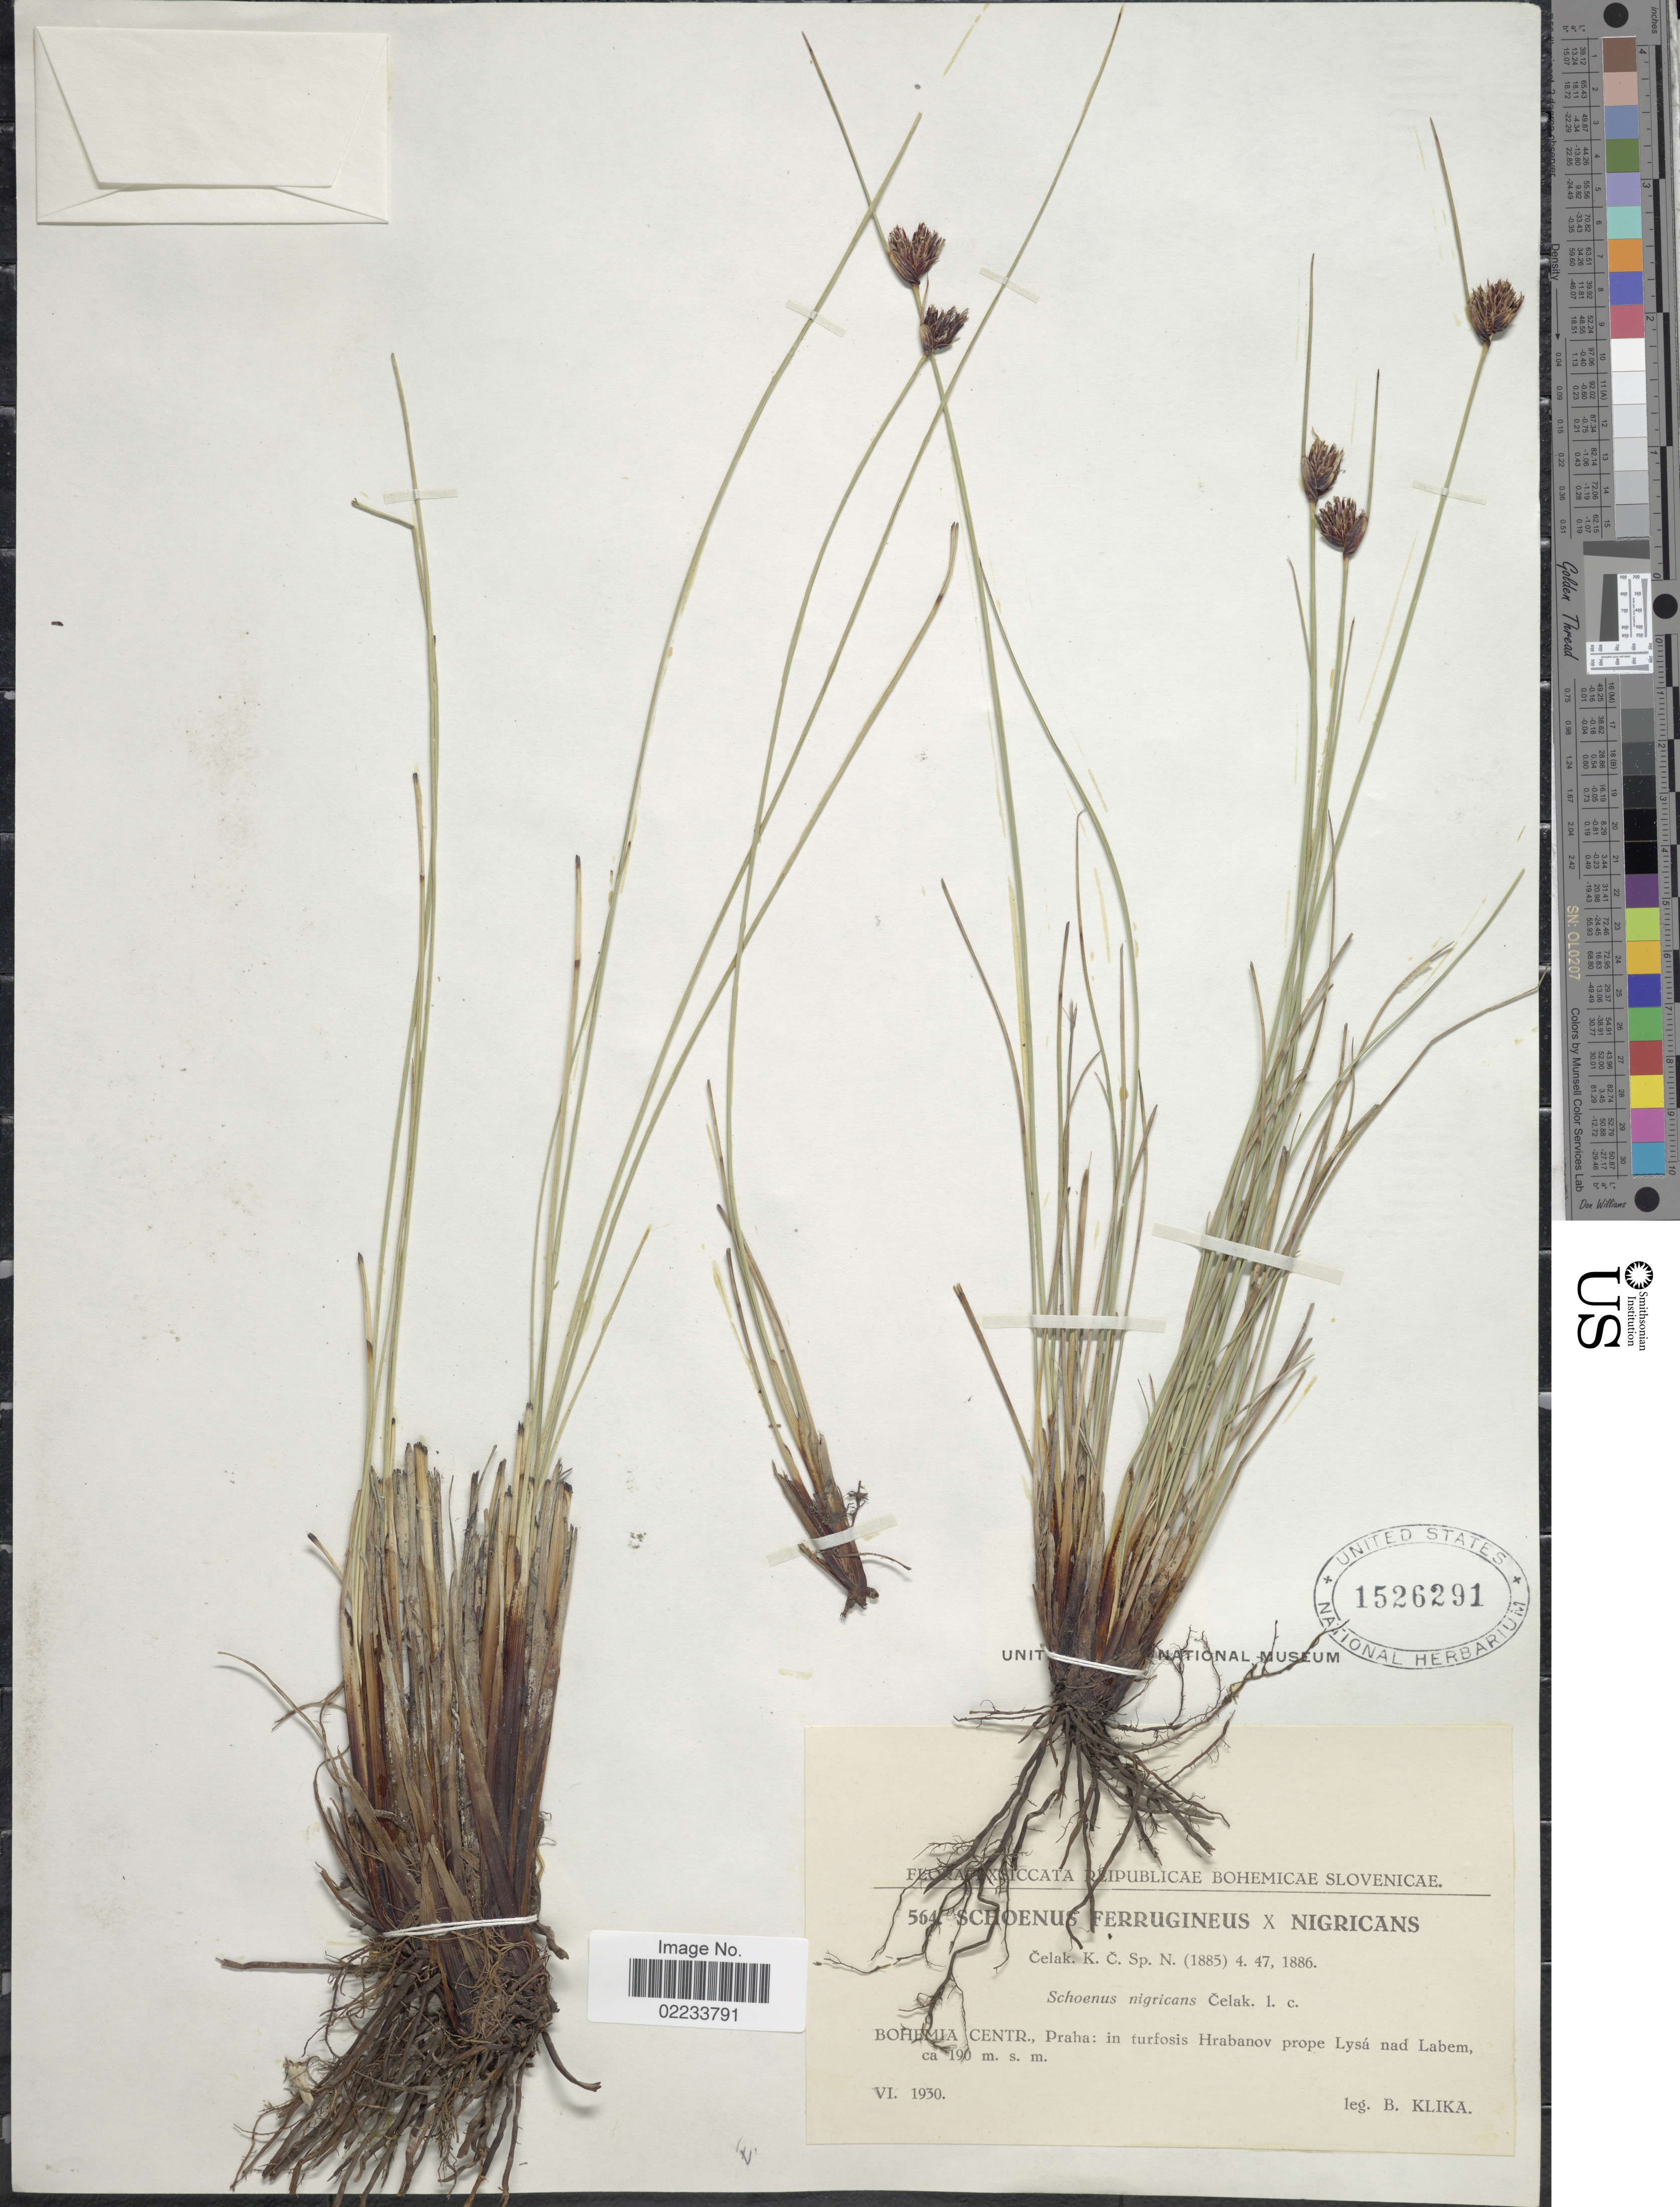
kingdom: Plantae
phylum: Tracheophyta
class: Liliopsida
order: Poales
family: Cyperaceae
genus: Schoenus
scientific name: Schoenus nigricans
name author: L.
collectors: B. Klika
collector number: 564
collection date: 1930-06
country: Czechia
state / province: Central Bohemian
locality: Bohemia Centr., Praha: in turfosis Hrabanov prope Lysá nad Labem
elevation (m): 190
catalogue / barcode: US 1526291